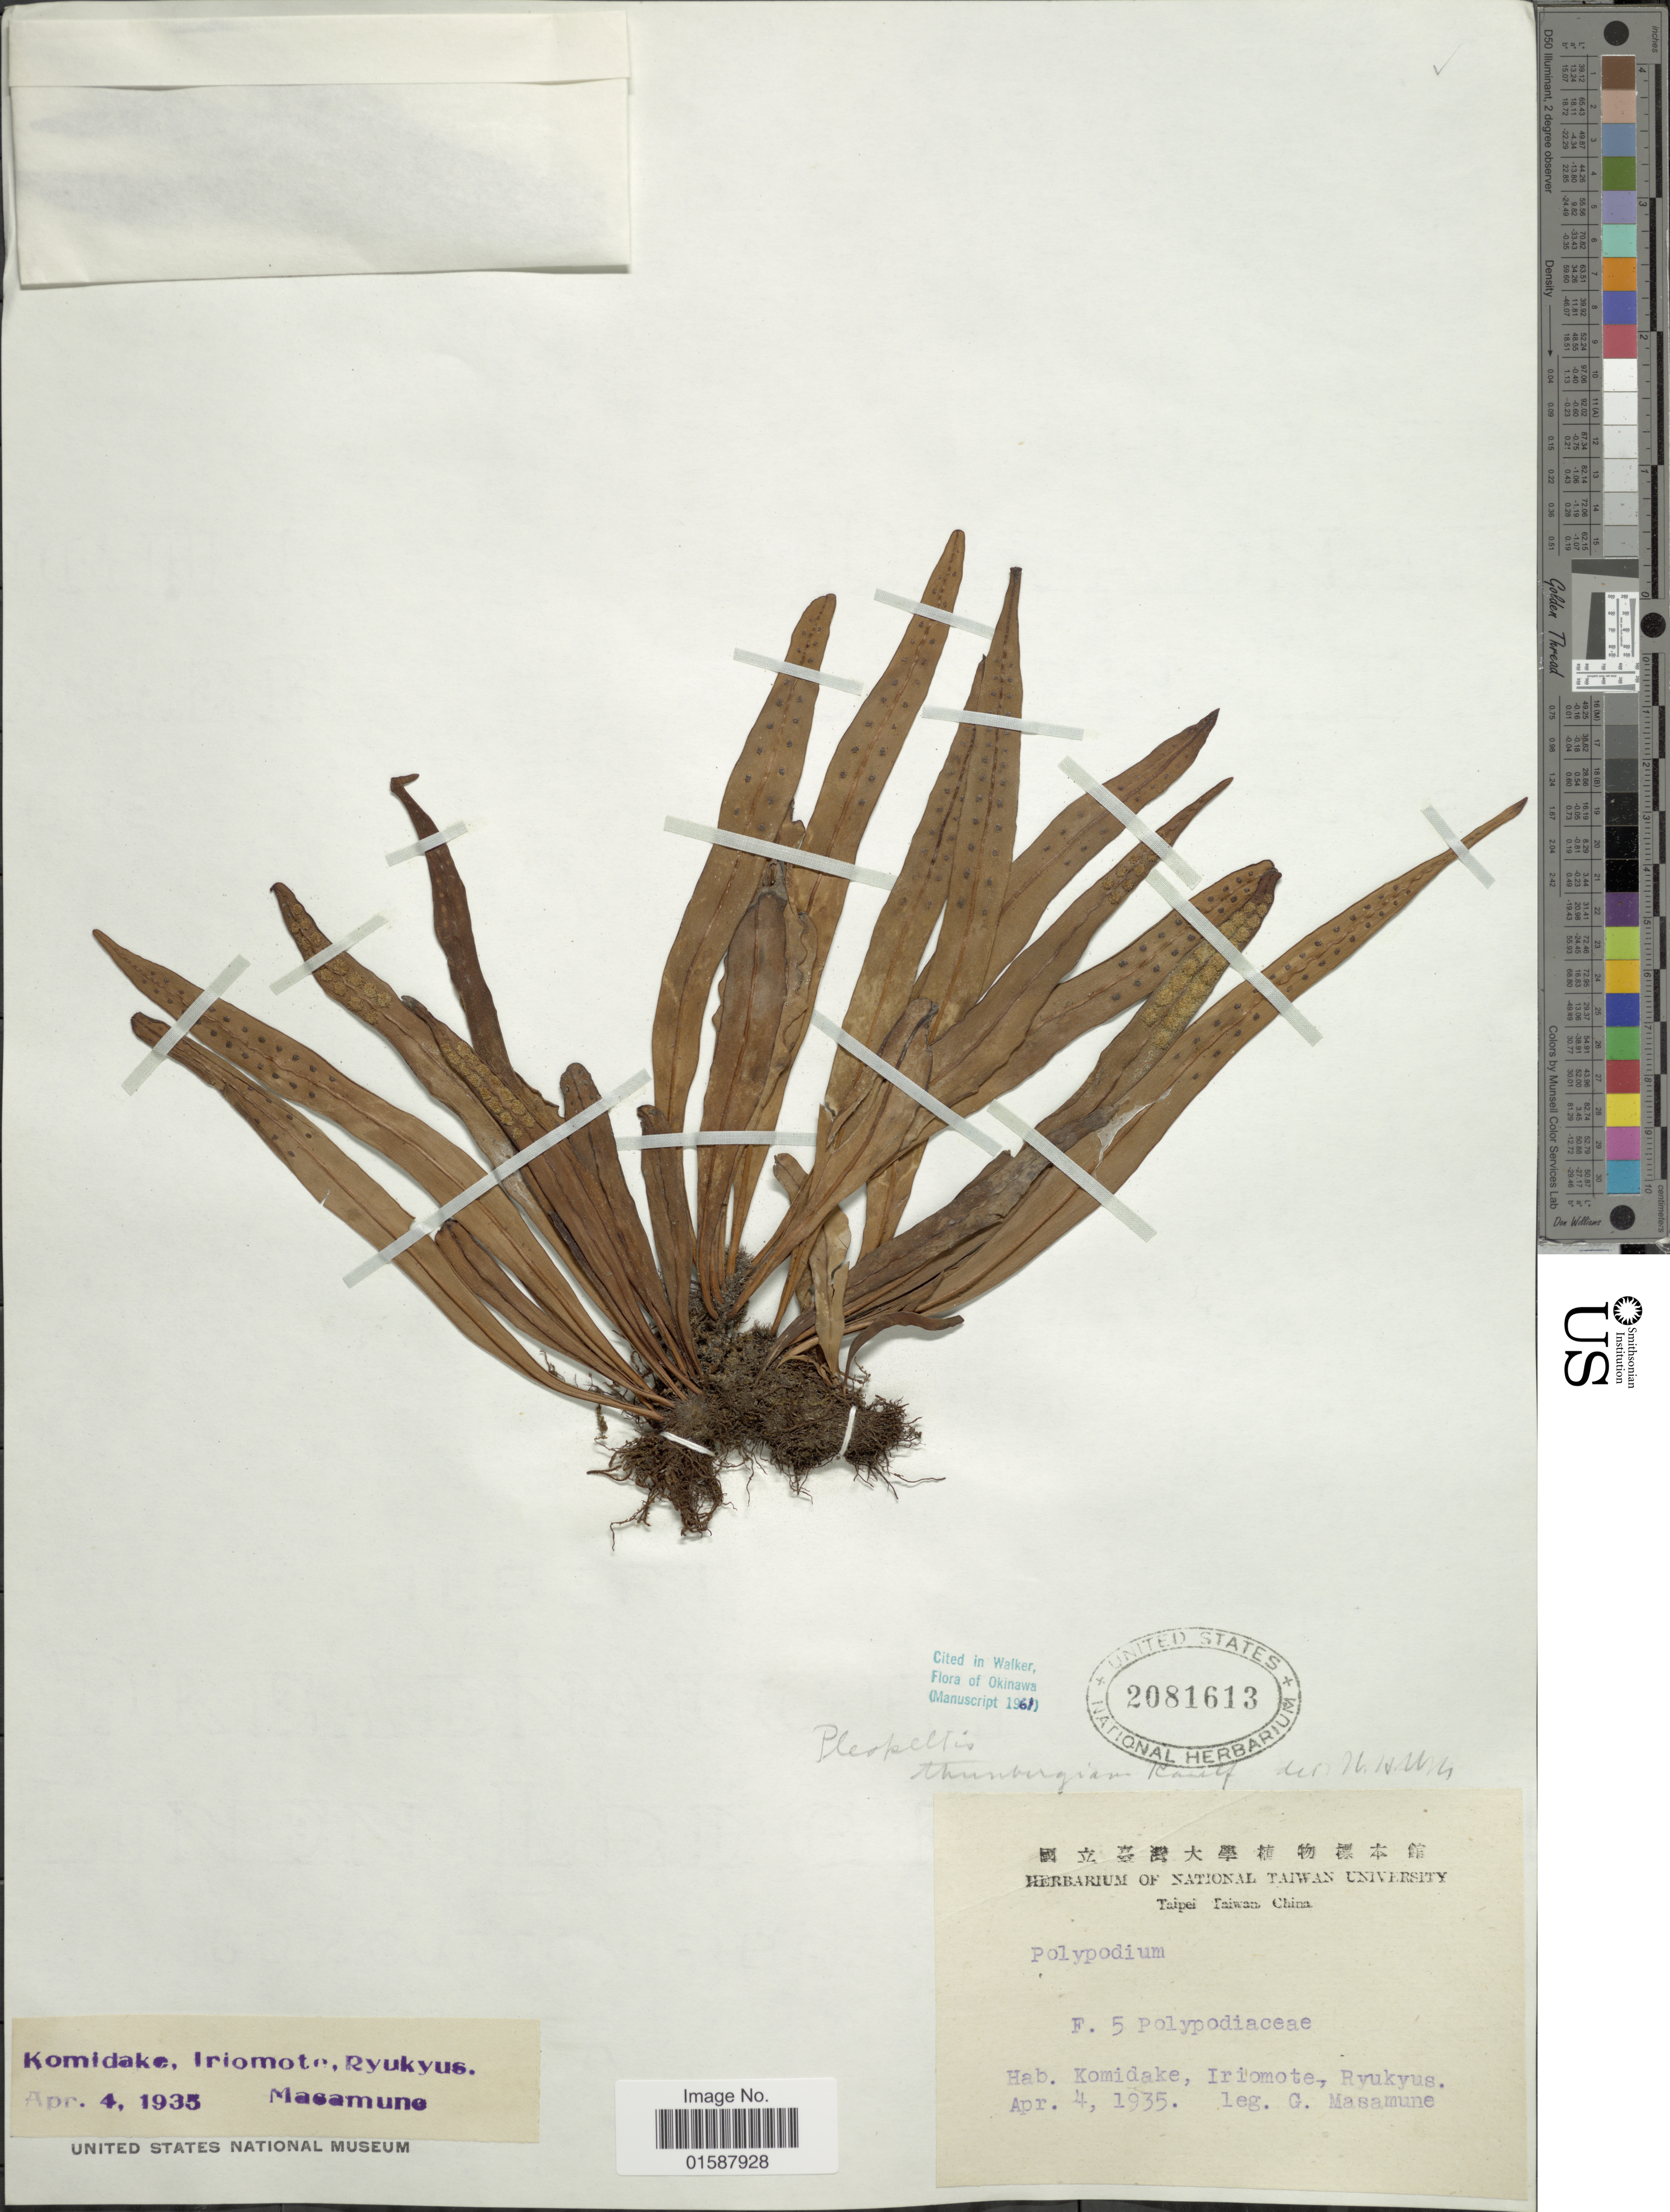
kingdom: Plantae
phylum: Tracheophyta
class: Polypodiopsida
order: Polypodiales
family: Polypodiaceae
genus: Lepisorus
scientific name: Lepisorus thunbergianus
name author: (Kaulf.) Ching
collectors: G. Masamune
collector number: F5?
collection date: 1935-04-04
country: Japan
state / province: Okinawa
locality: Komidake, Iriomote, Ryukyus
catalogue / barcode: US 2081613